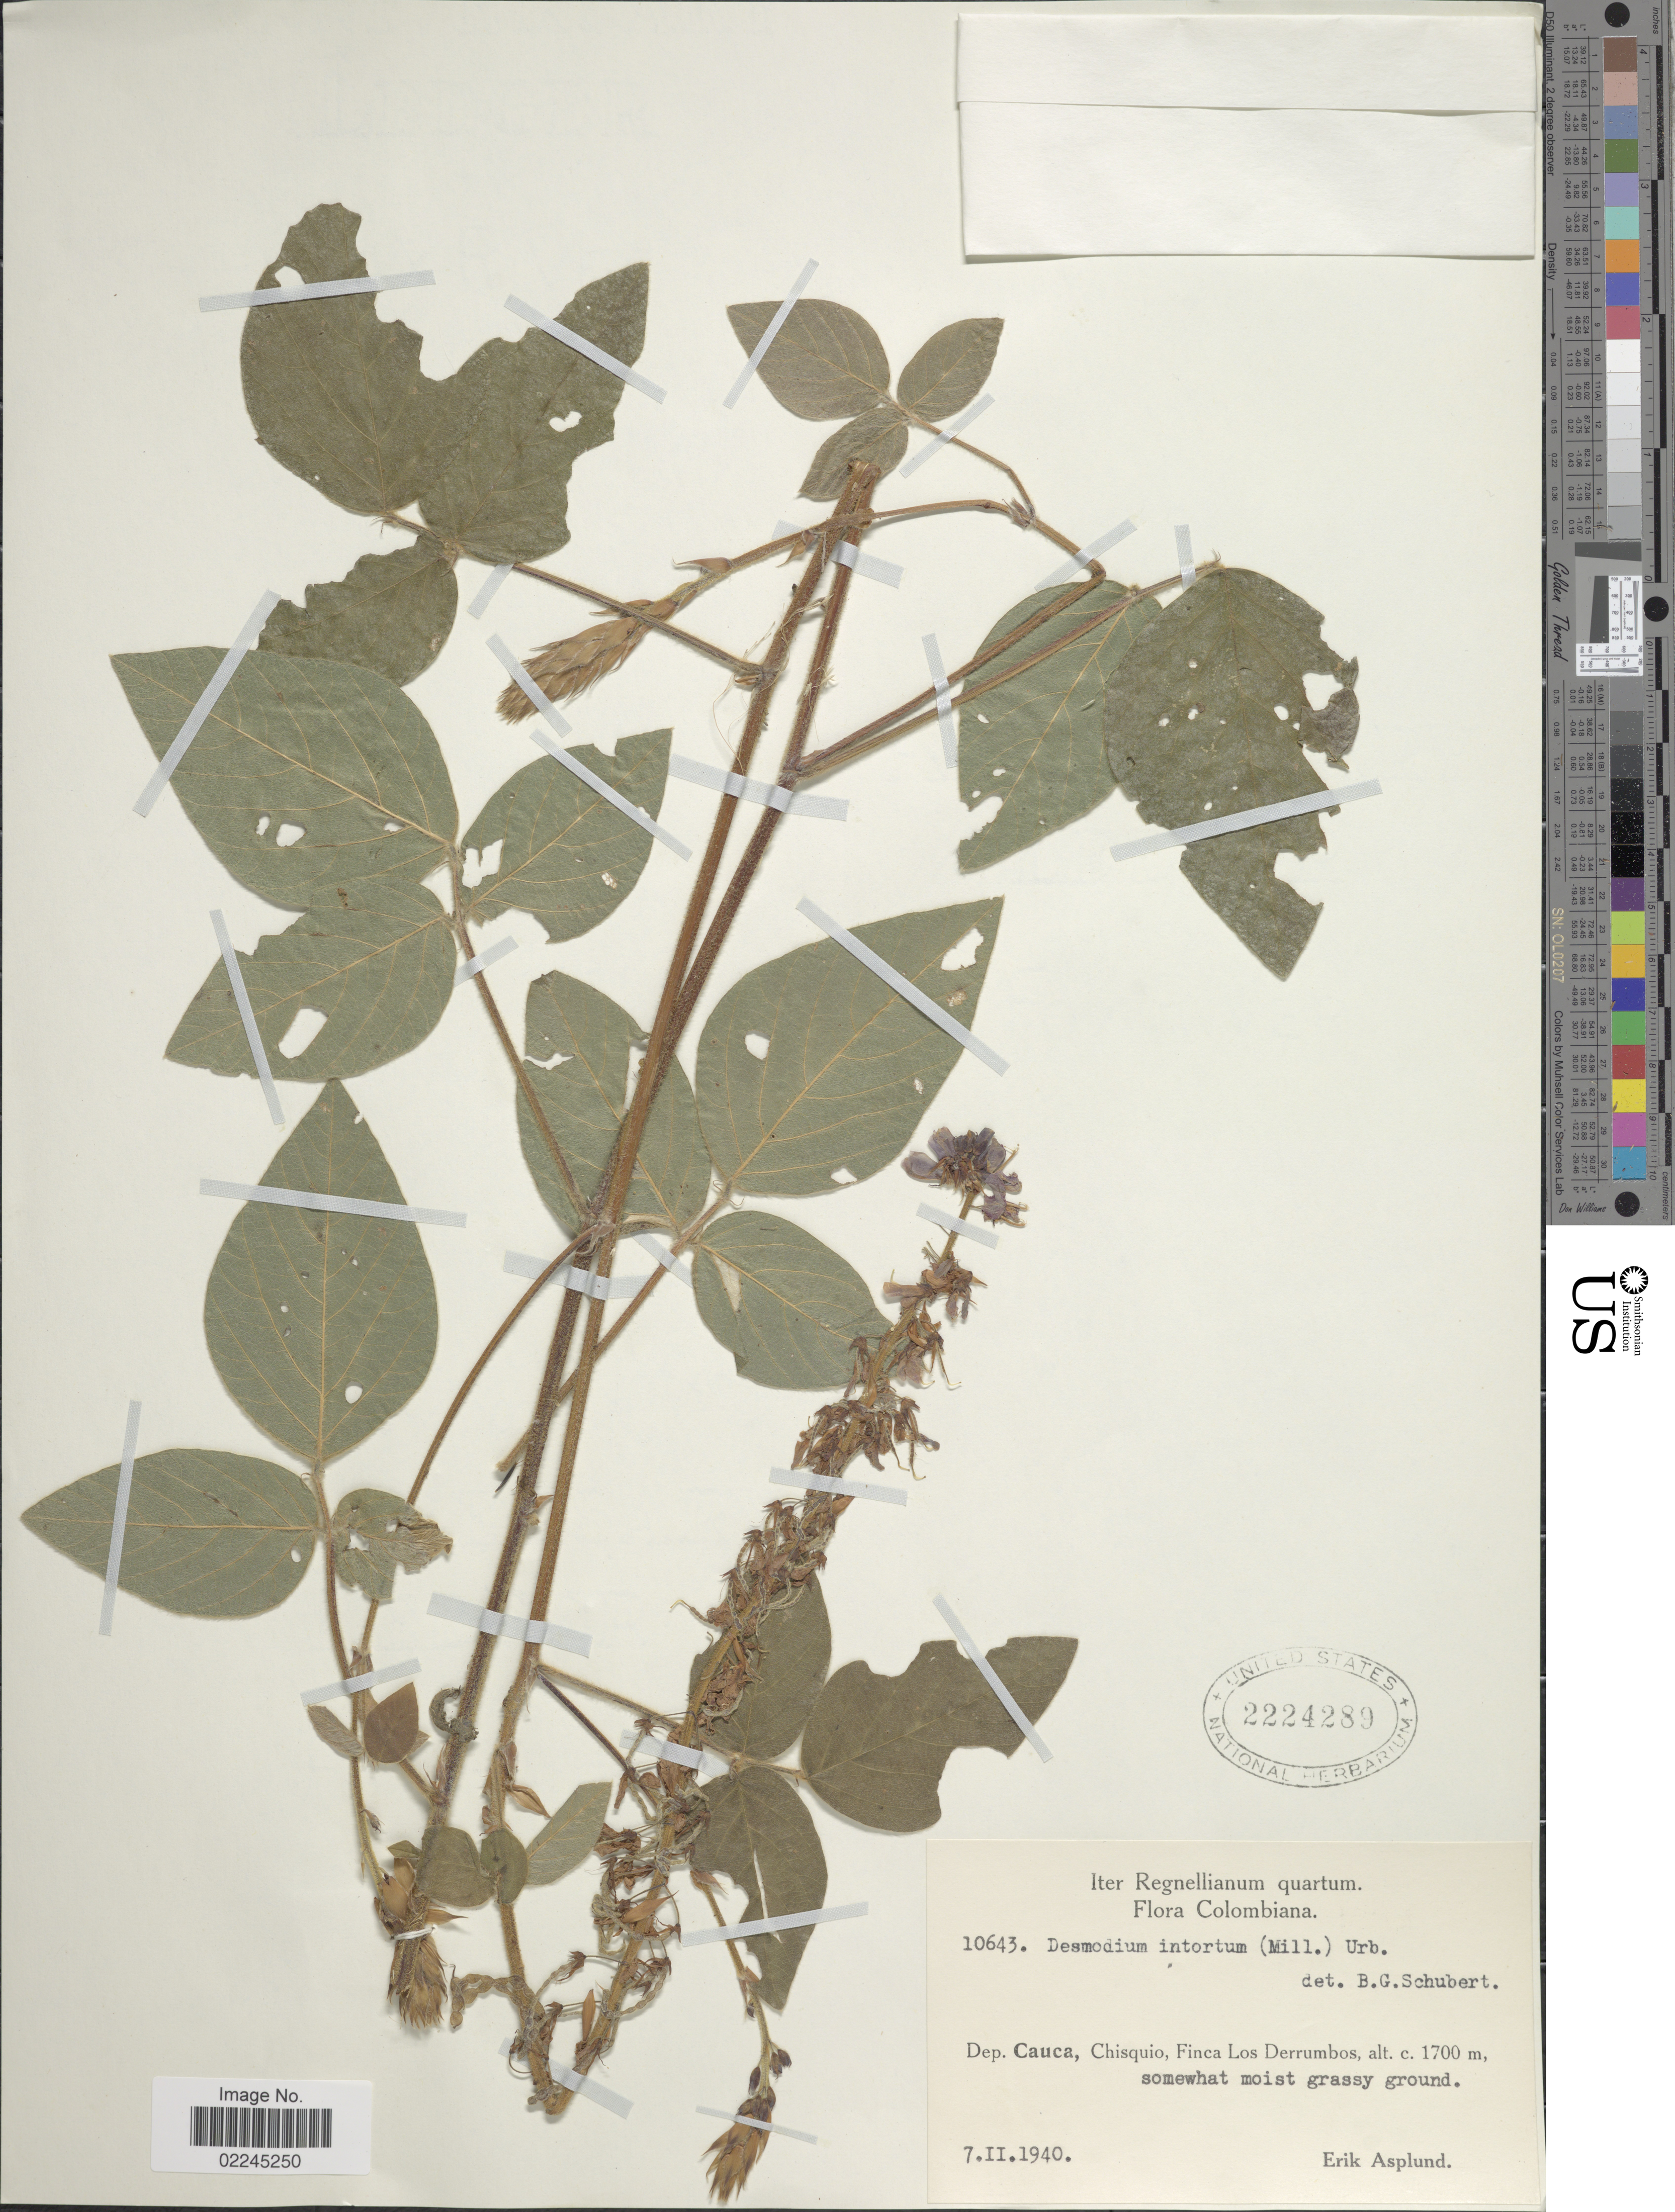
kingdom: Plantae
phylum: Tracheophyta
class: Magnoliopsida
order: Fabales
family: Fabaceae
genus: Desmodium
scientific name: Desmodium intortum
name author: (Mill.) Urb.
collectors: E. Asplund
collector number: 10643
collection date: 1940-02-07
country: Colombia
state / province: Cauca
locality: Colombiana. Dep. Cauca, Chisquio, Finca Los Derrumbos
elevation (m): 1700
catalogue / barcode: US 2224289